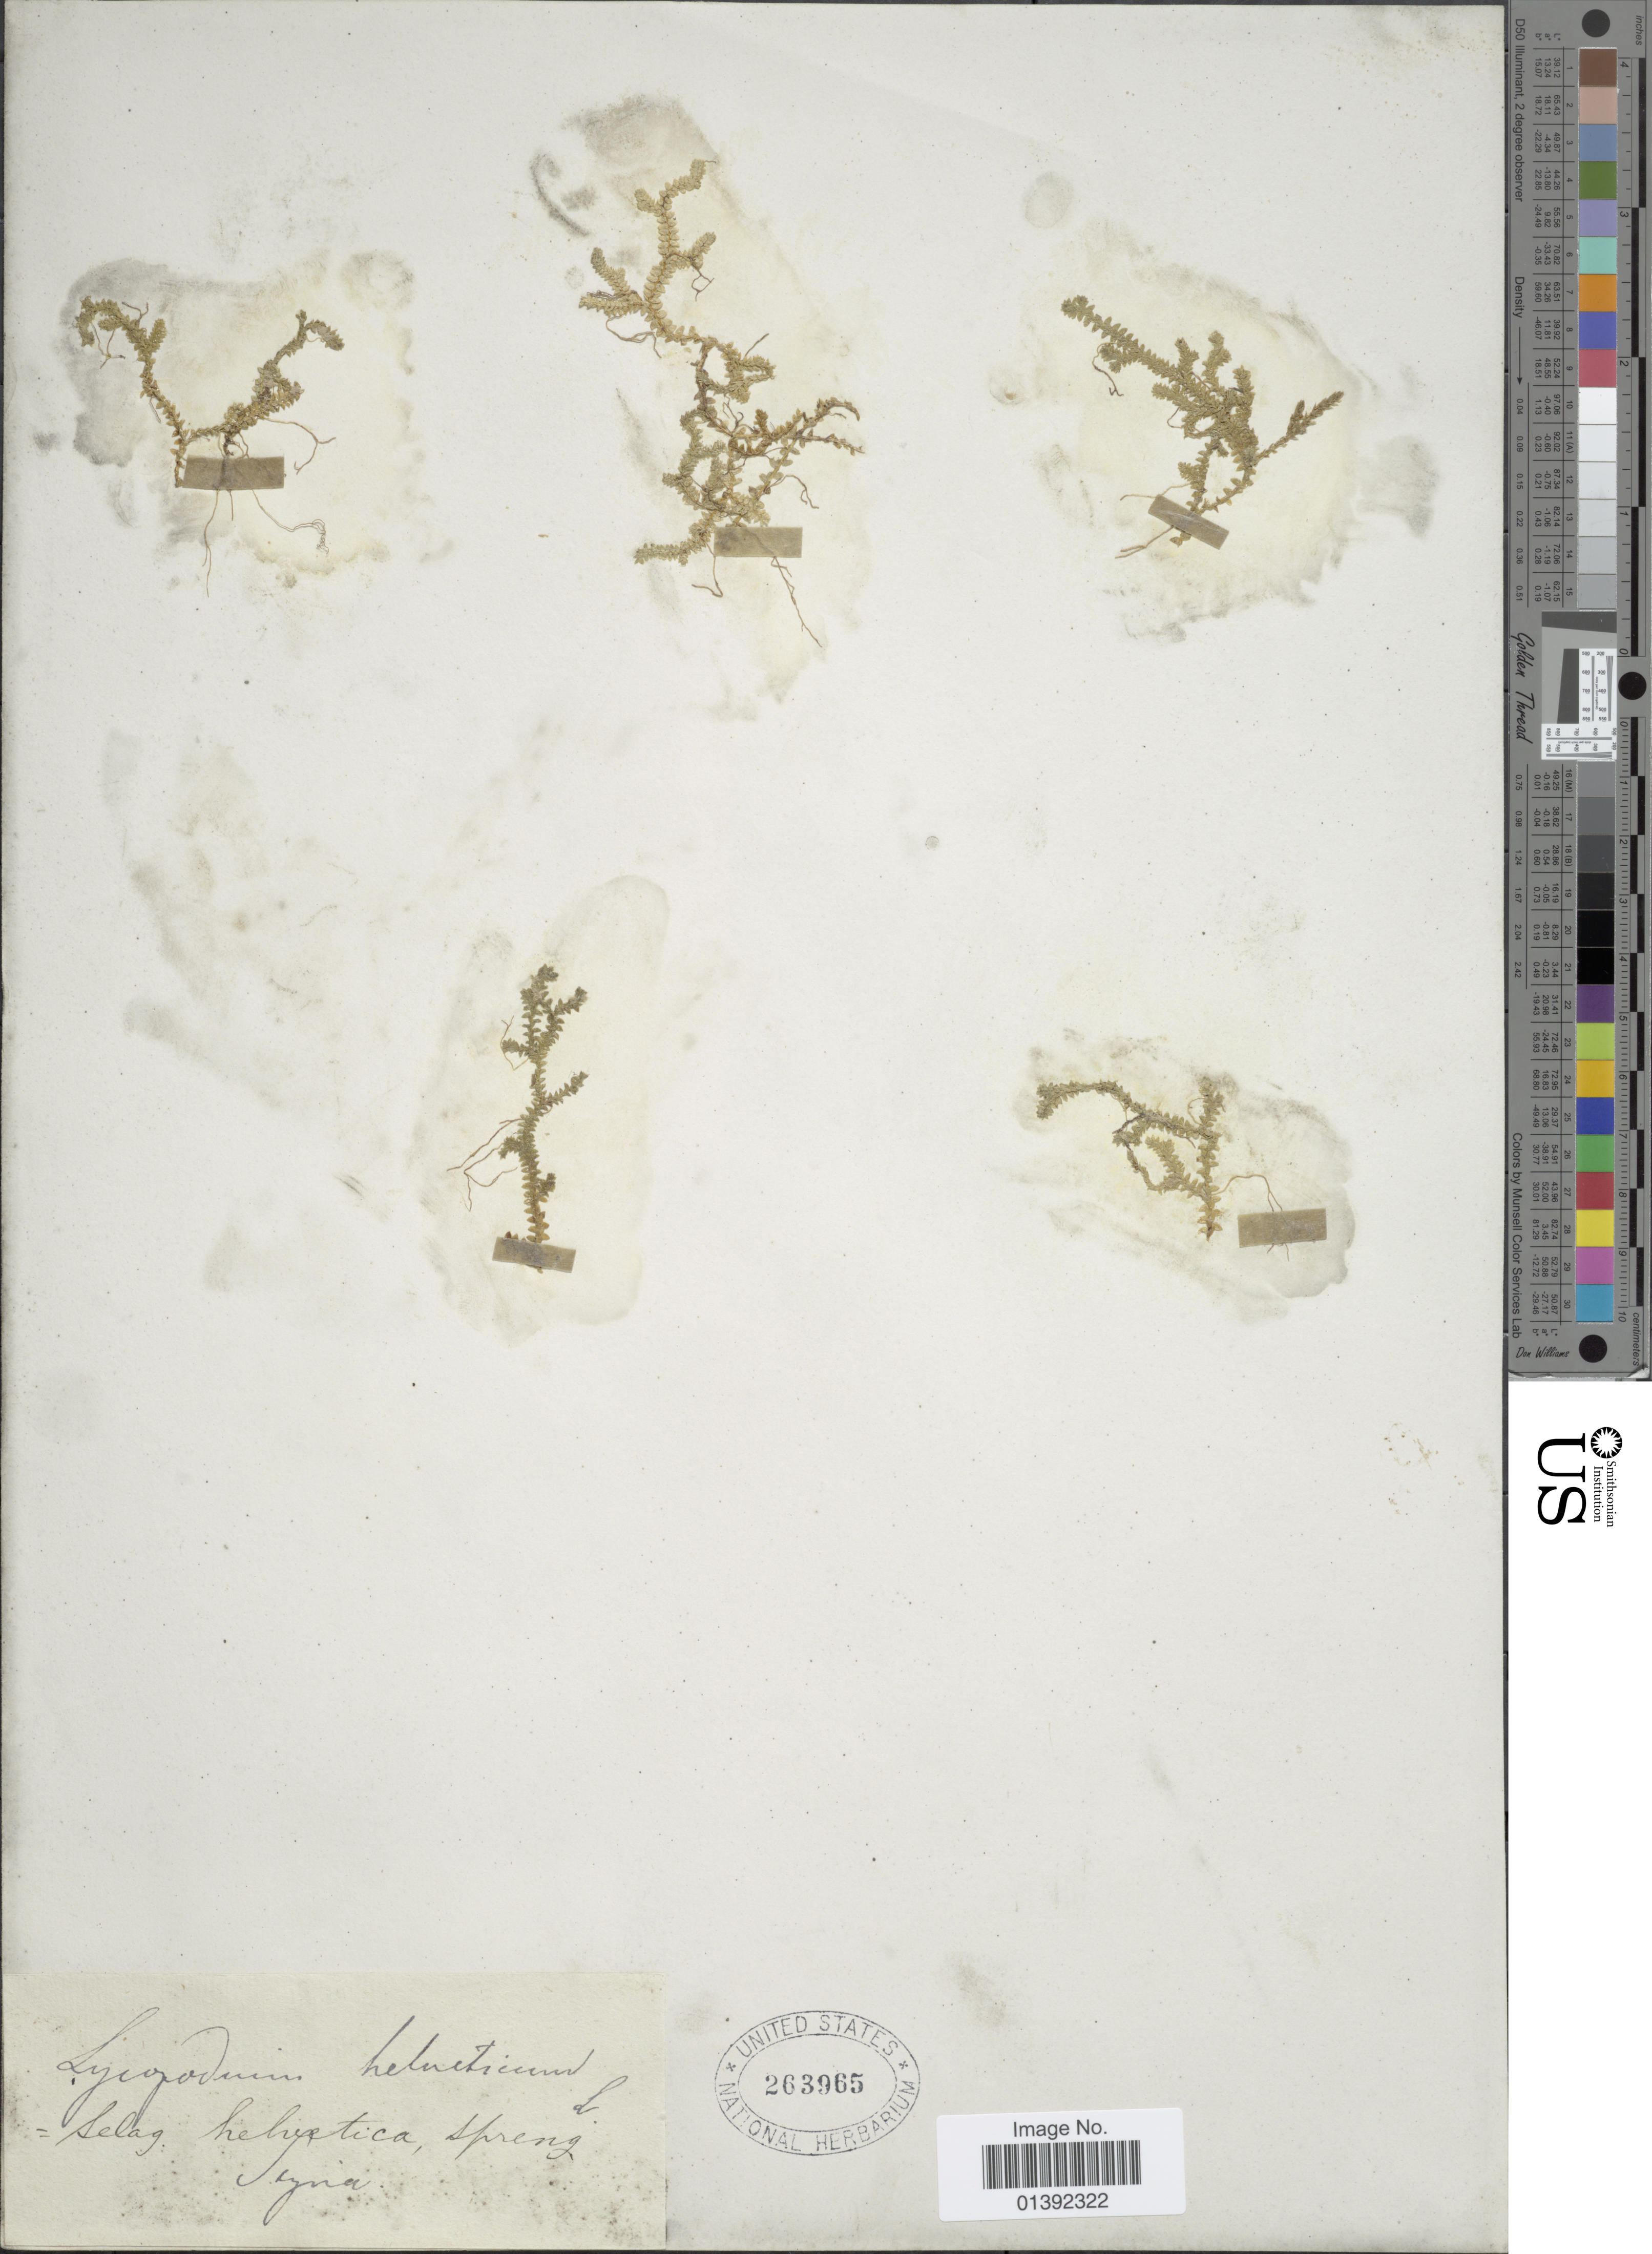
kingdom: Plantae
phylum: Tracheophyta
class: Lycopodiopsida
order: Selaginellales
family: Selaginellaceae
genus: Selaginella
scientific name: Selaginella helvetica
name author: (L.) Spring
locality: Seyria [interpreted]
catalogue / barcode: US 263965